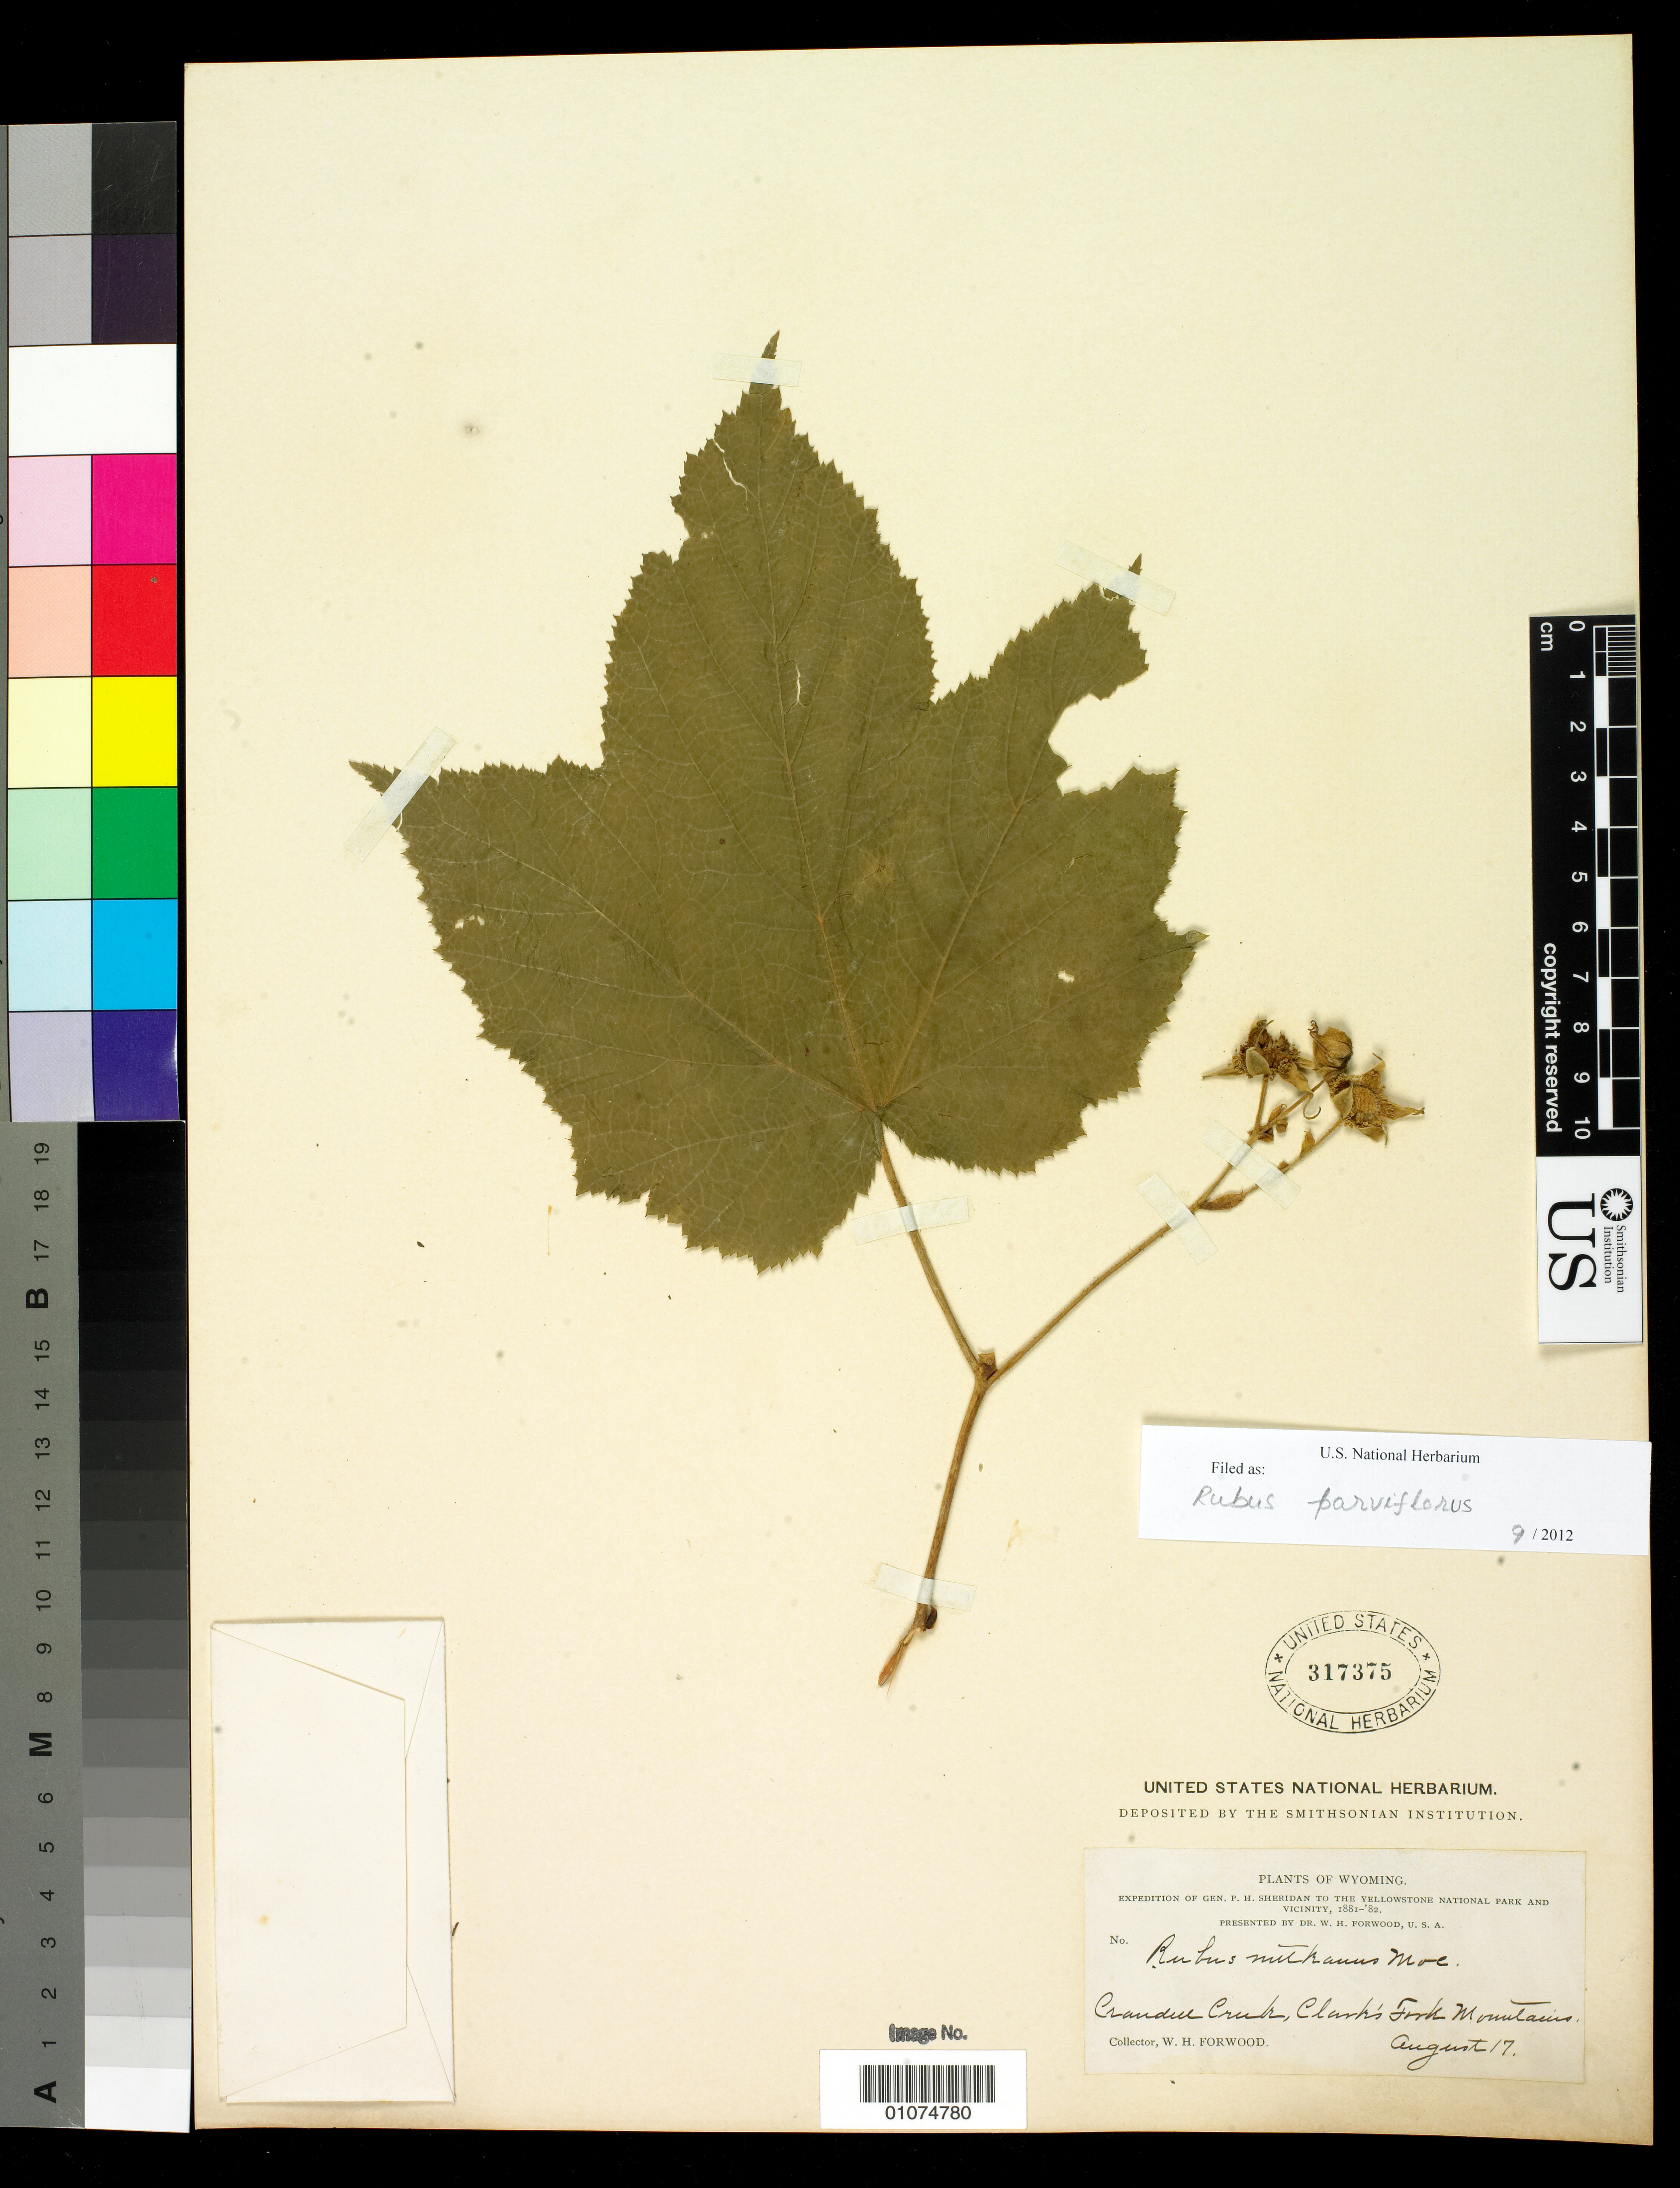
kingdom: Plantae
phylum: Tracheophyta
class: Magnoliopsida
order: Rosales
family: Rosaceae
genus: Rubus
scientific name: Rubus parviflorus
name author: Nutt.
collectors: W. Forwood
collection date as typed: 17 Aug 1881 to 17 Aug 1882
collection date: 1881-08-17/1882-08-17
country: United States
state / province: Wyoming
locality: Crandee? Creek, Clark's Fork Mts.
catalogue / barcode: US 317375